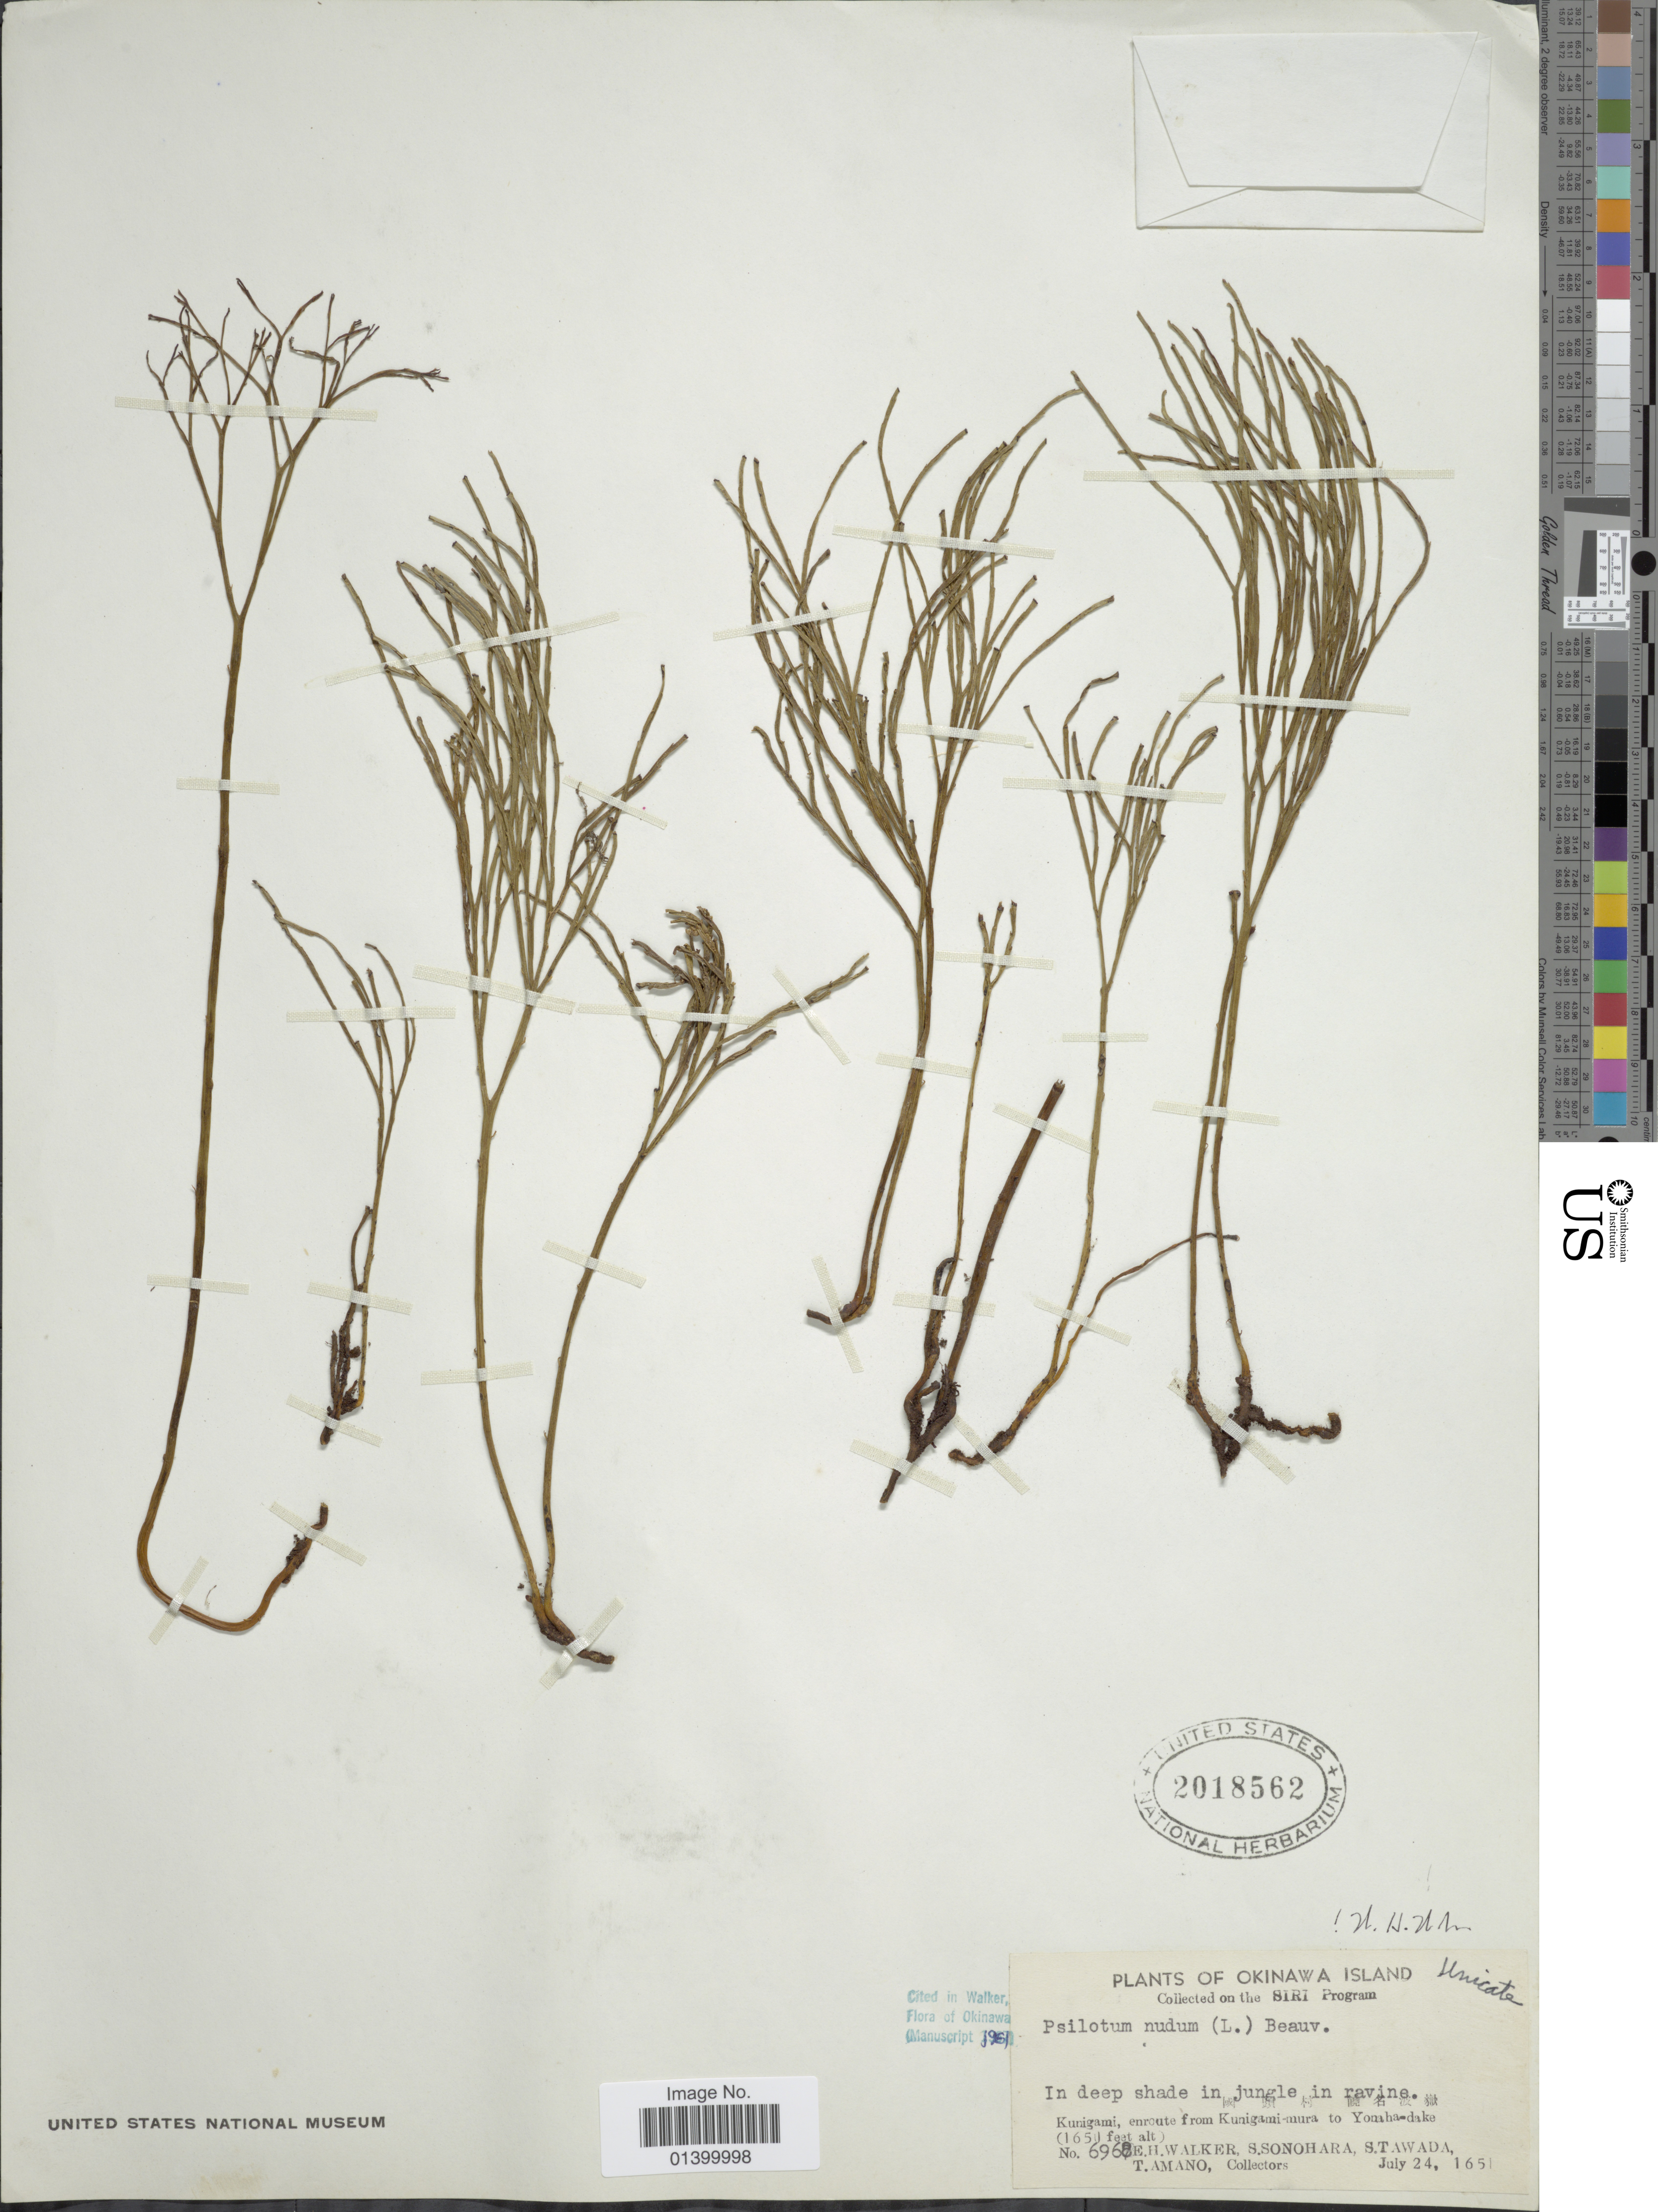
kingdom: Plantae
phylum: Tracheophyta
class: Polypodiopsida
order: Psilotales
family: Psilotaceae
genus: Psilotum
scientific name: Psilotum nudum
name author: (L.) P. Beauv.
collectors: E. H. Walker, S. Sonohara, S. Tawada & T. Amano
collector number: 6968*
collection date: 1951-07-24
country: Japan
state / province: Okinawa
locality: Okinawa Island. Kunigami, enroute from Kunigami-mura to Yonaha-dake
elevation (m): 503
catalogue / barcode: US 2018562